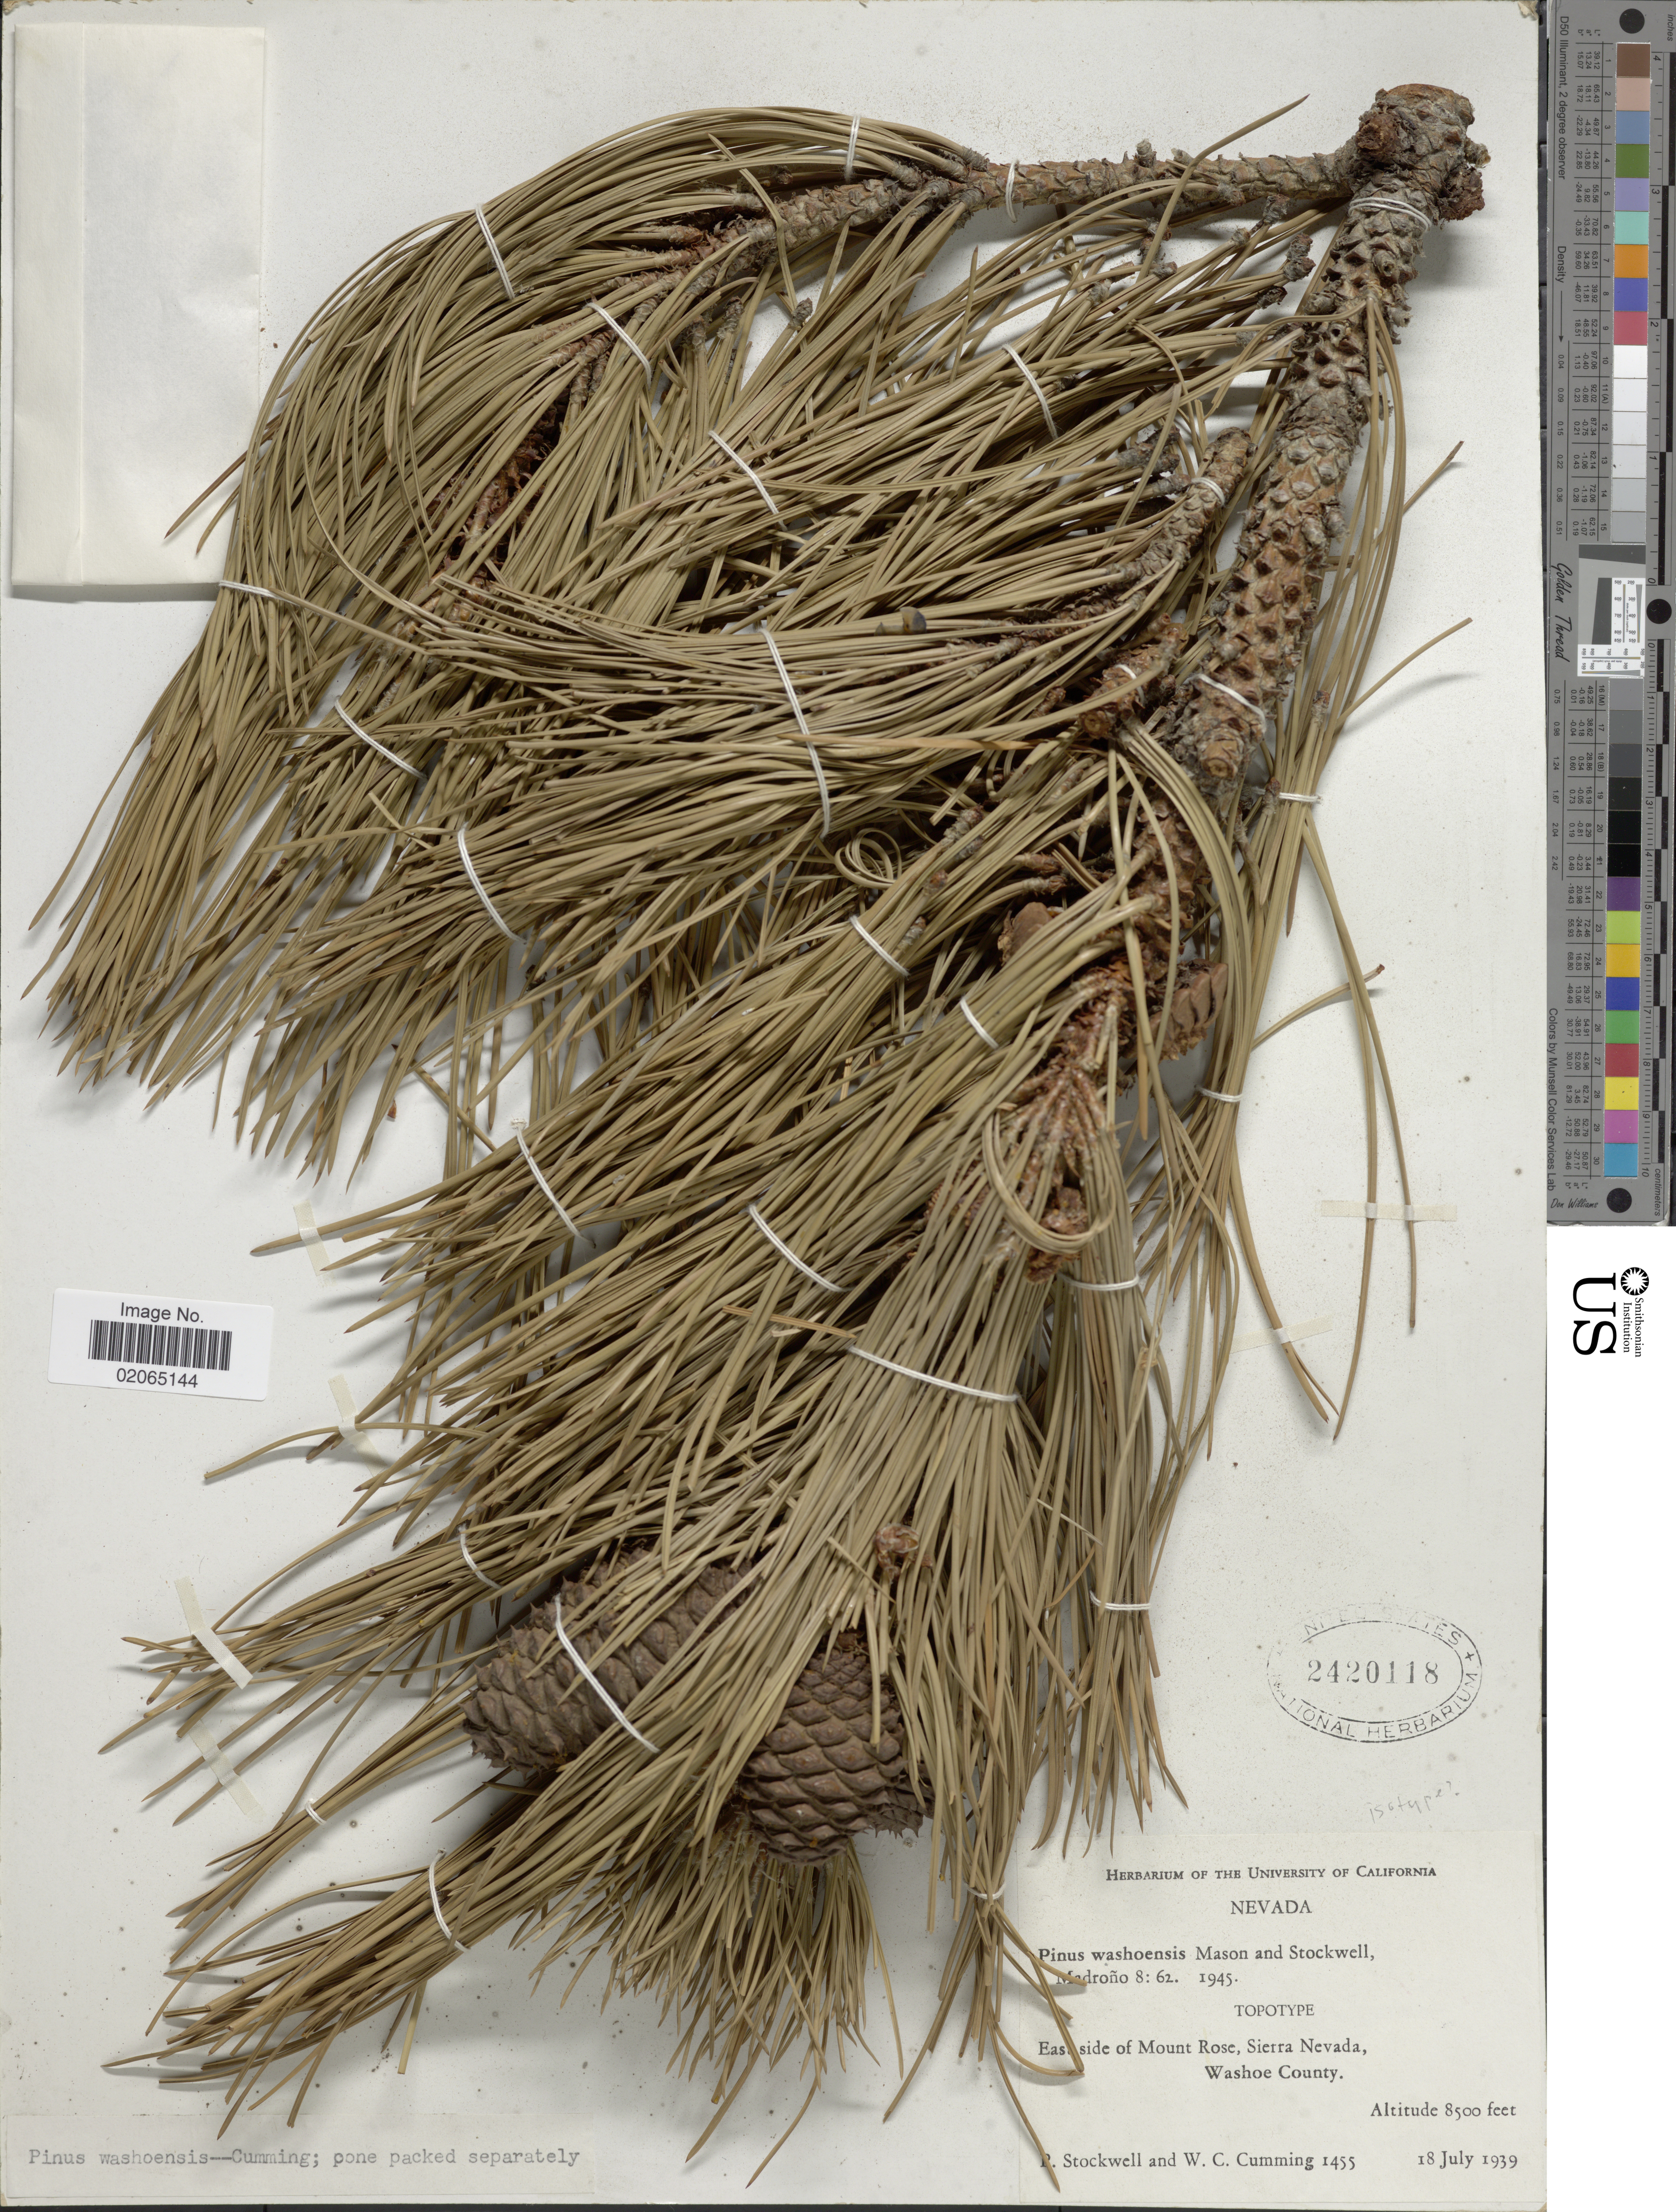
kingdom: Plantae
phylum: Tracheophyta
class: Pinopsida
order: Pinales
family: Pinaceae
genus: Pinus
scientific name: Pinus washoensis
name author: H. Mason & Stockw.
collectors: P. Stockwell & W. Cumming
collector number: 1455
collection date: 1939-07-18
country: United States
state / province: Nevada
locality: East side of Mounta Rose, Sierra Nevada, Washoe County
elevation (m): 2591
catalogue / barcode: US 2420118